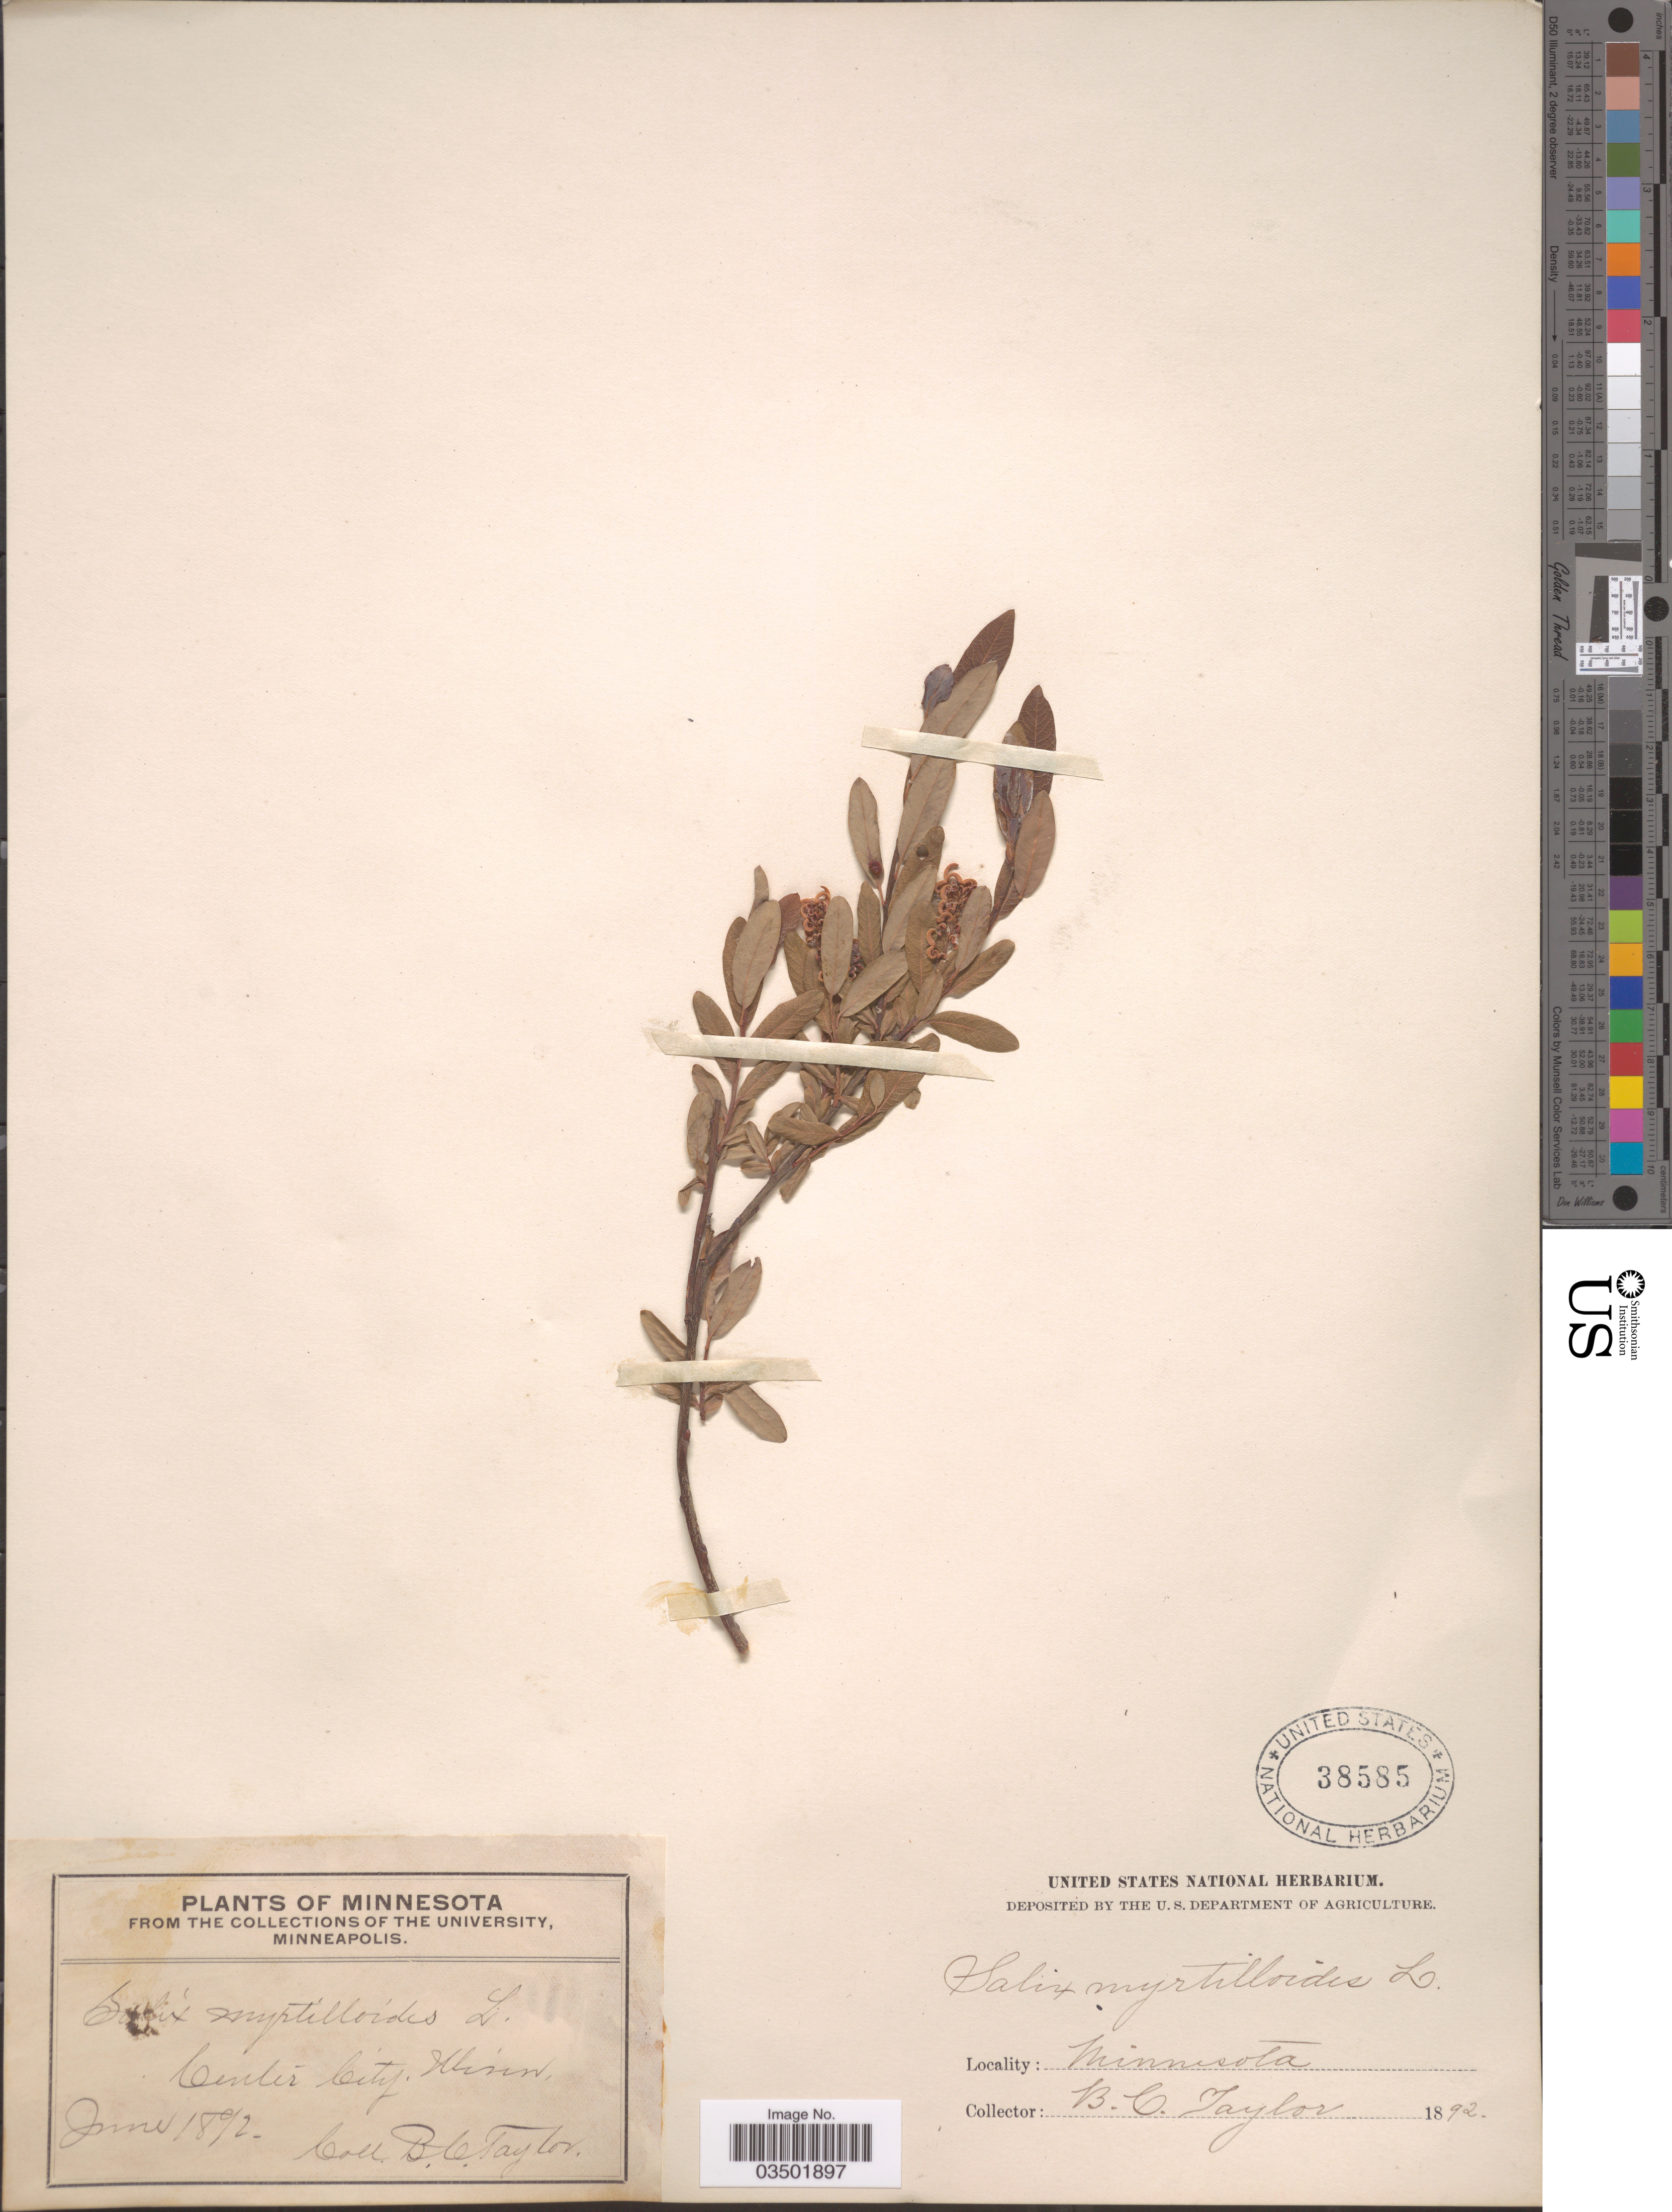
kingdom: Plantae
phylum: Tracheophyta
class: Magnoliopsida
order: Malpighiales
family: Salicaceae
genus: Salix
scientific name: Salix pedicellaris var. hypoglauca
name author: Fernald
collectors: B. C. Taylor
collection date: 1892-06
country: United States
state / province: Minnesota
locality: Center City.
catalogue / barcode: US 38585